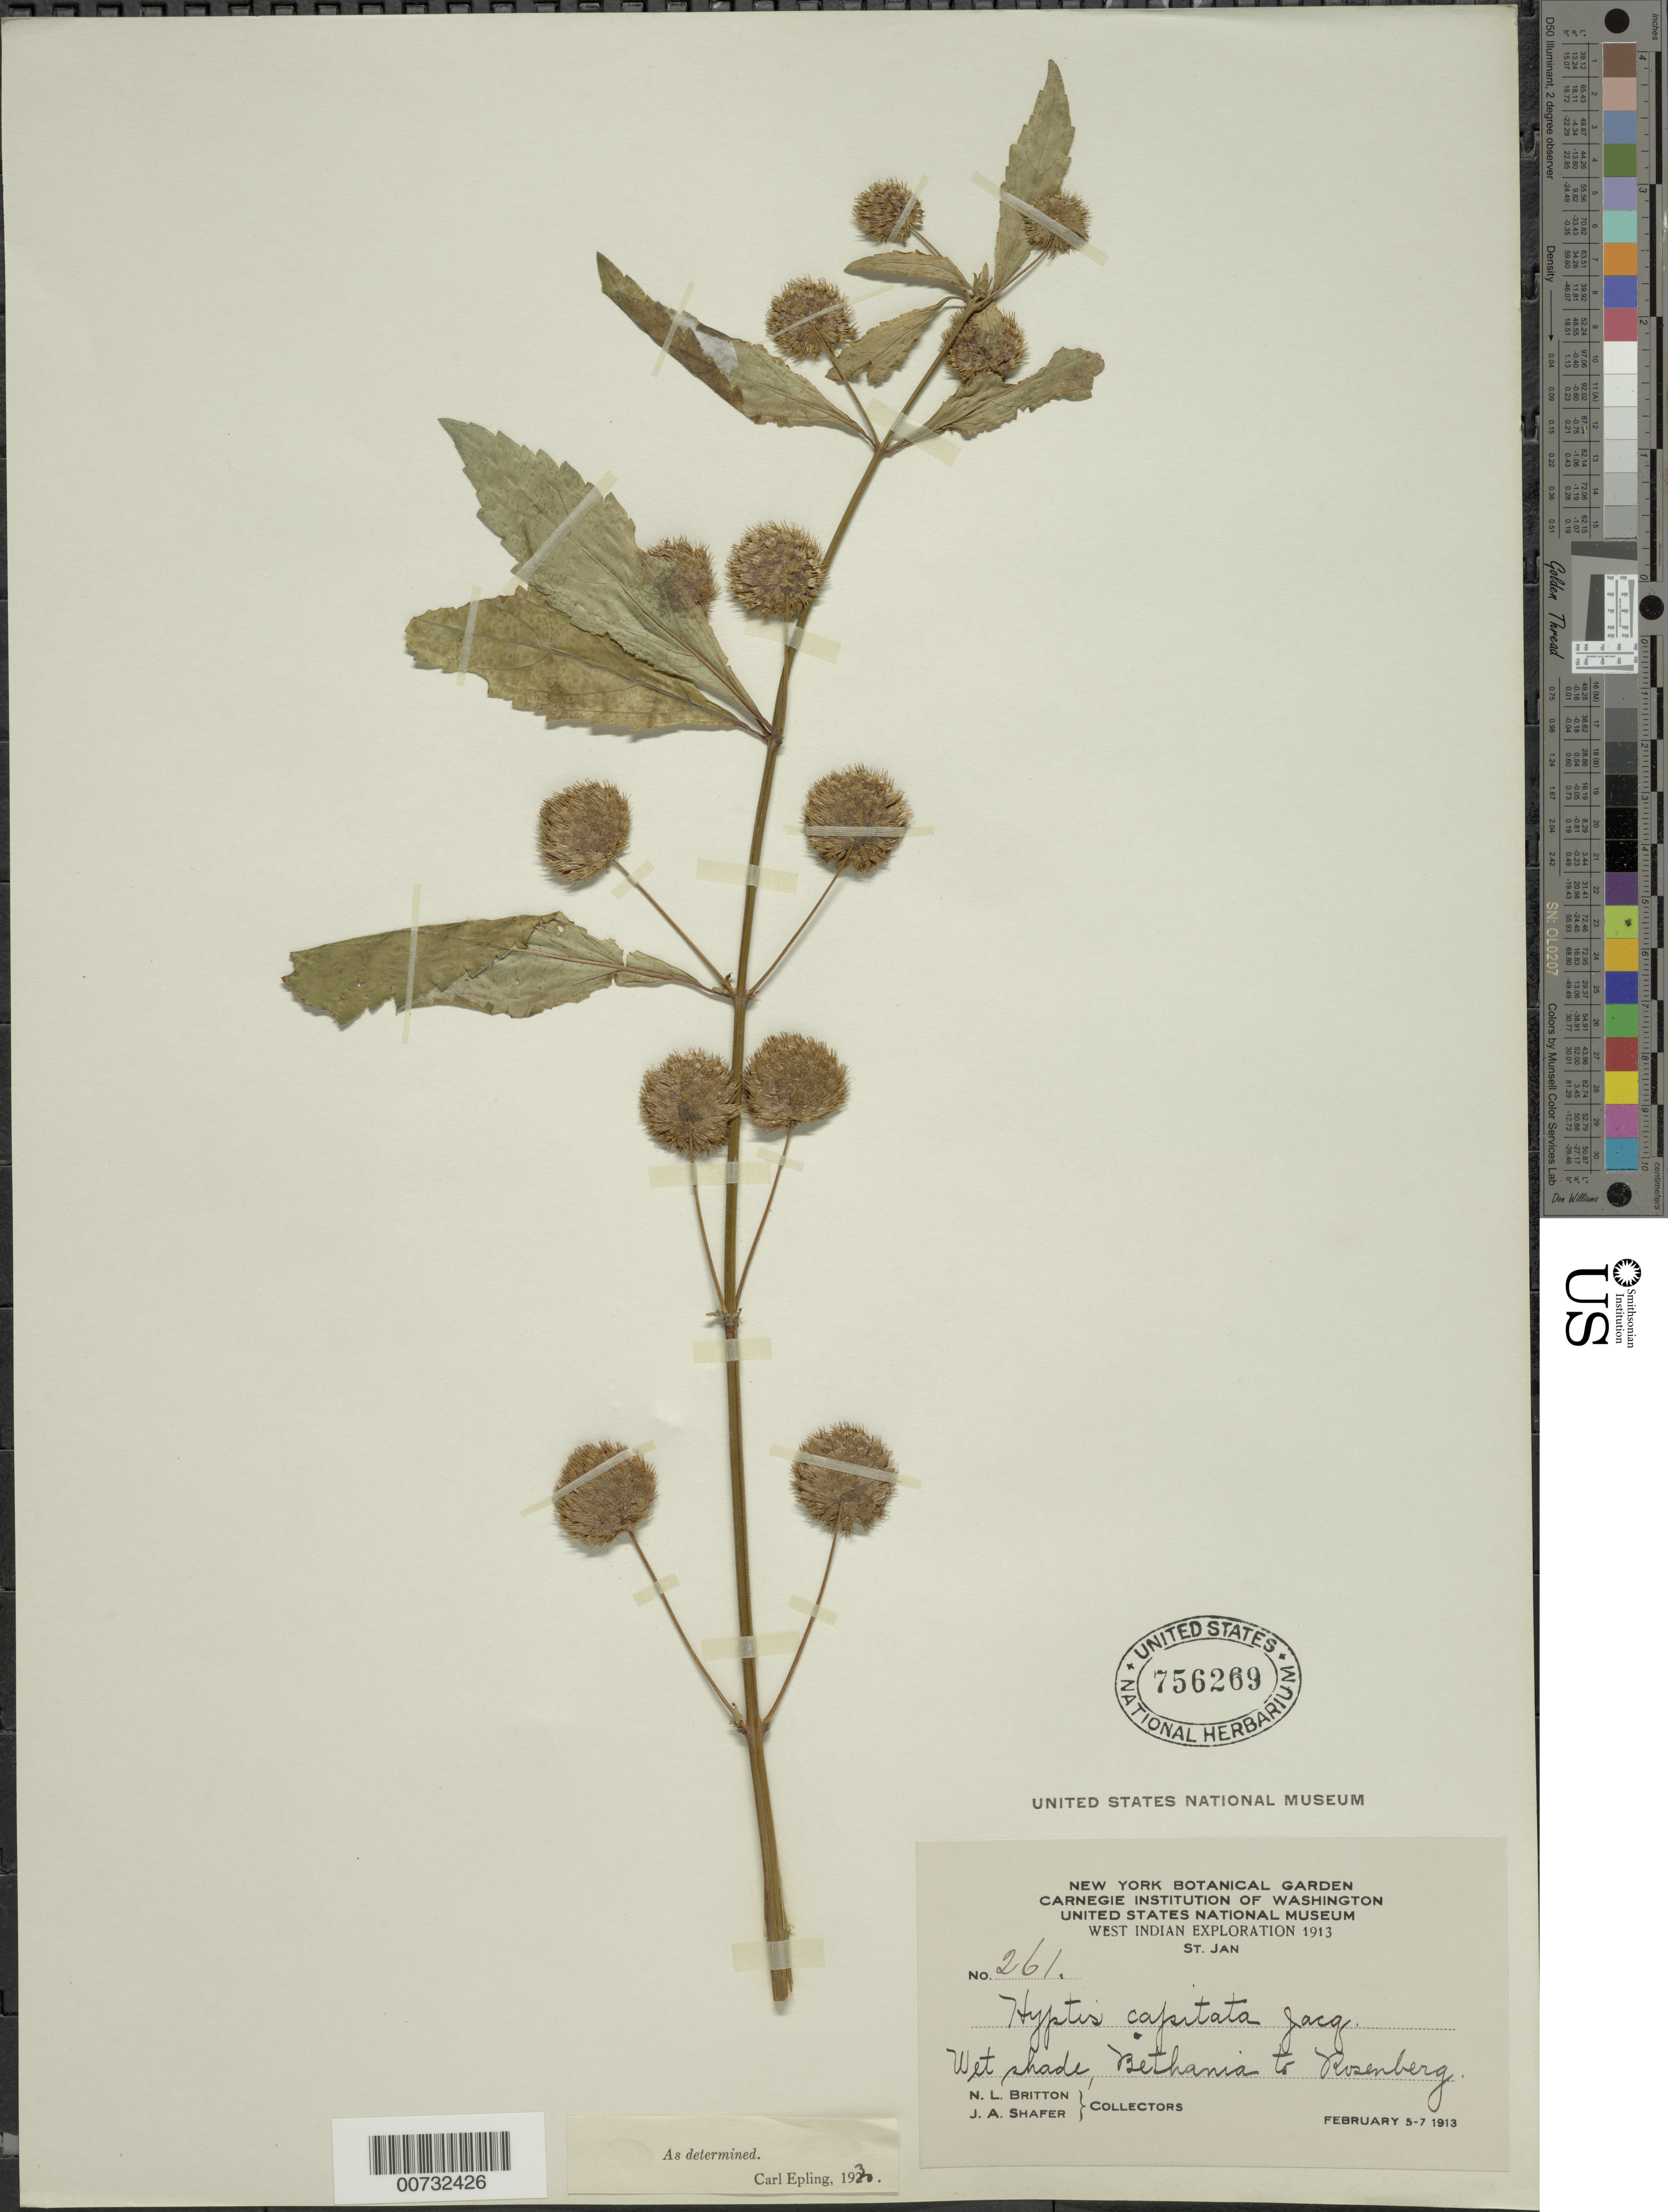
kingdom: Plantae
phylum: Tracheophyta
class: Magnoliopsida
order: Lamiales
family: Lamiaceae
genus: Hyptis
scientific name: Hyptis capitata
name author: Jacq.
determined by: Epling, C. C.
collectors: N. Britton & J. A. Shafer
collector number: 261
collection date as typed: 05 Feb 1913 to 07 Feb 1913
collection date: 1913-02-05/1913-02-07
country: U.S. Virgin Islands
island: St. John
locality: St. John; Bethany to Rosenberg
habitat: Wet shade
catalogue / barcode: US 756269